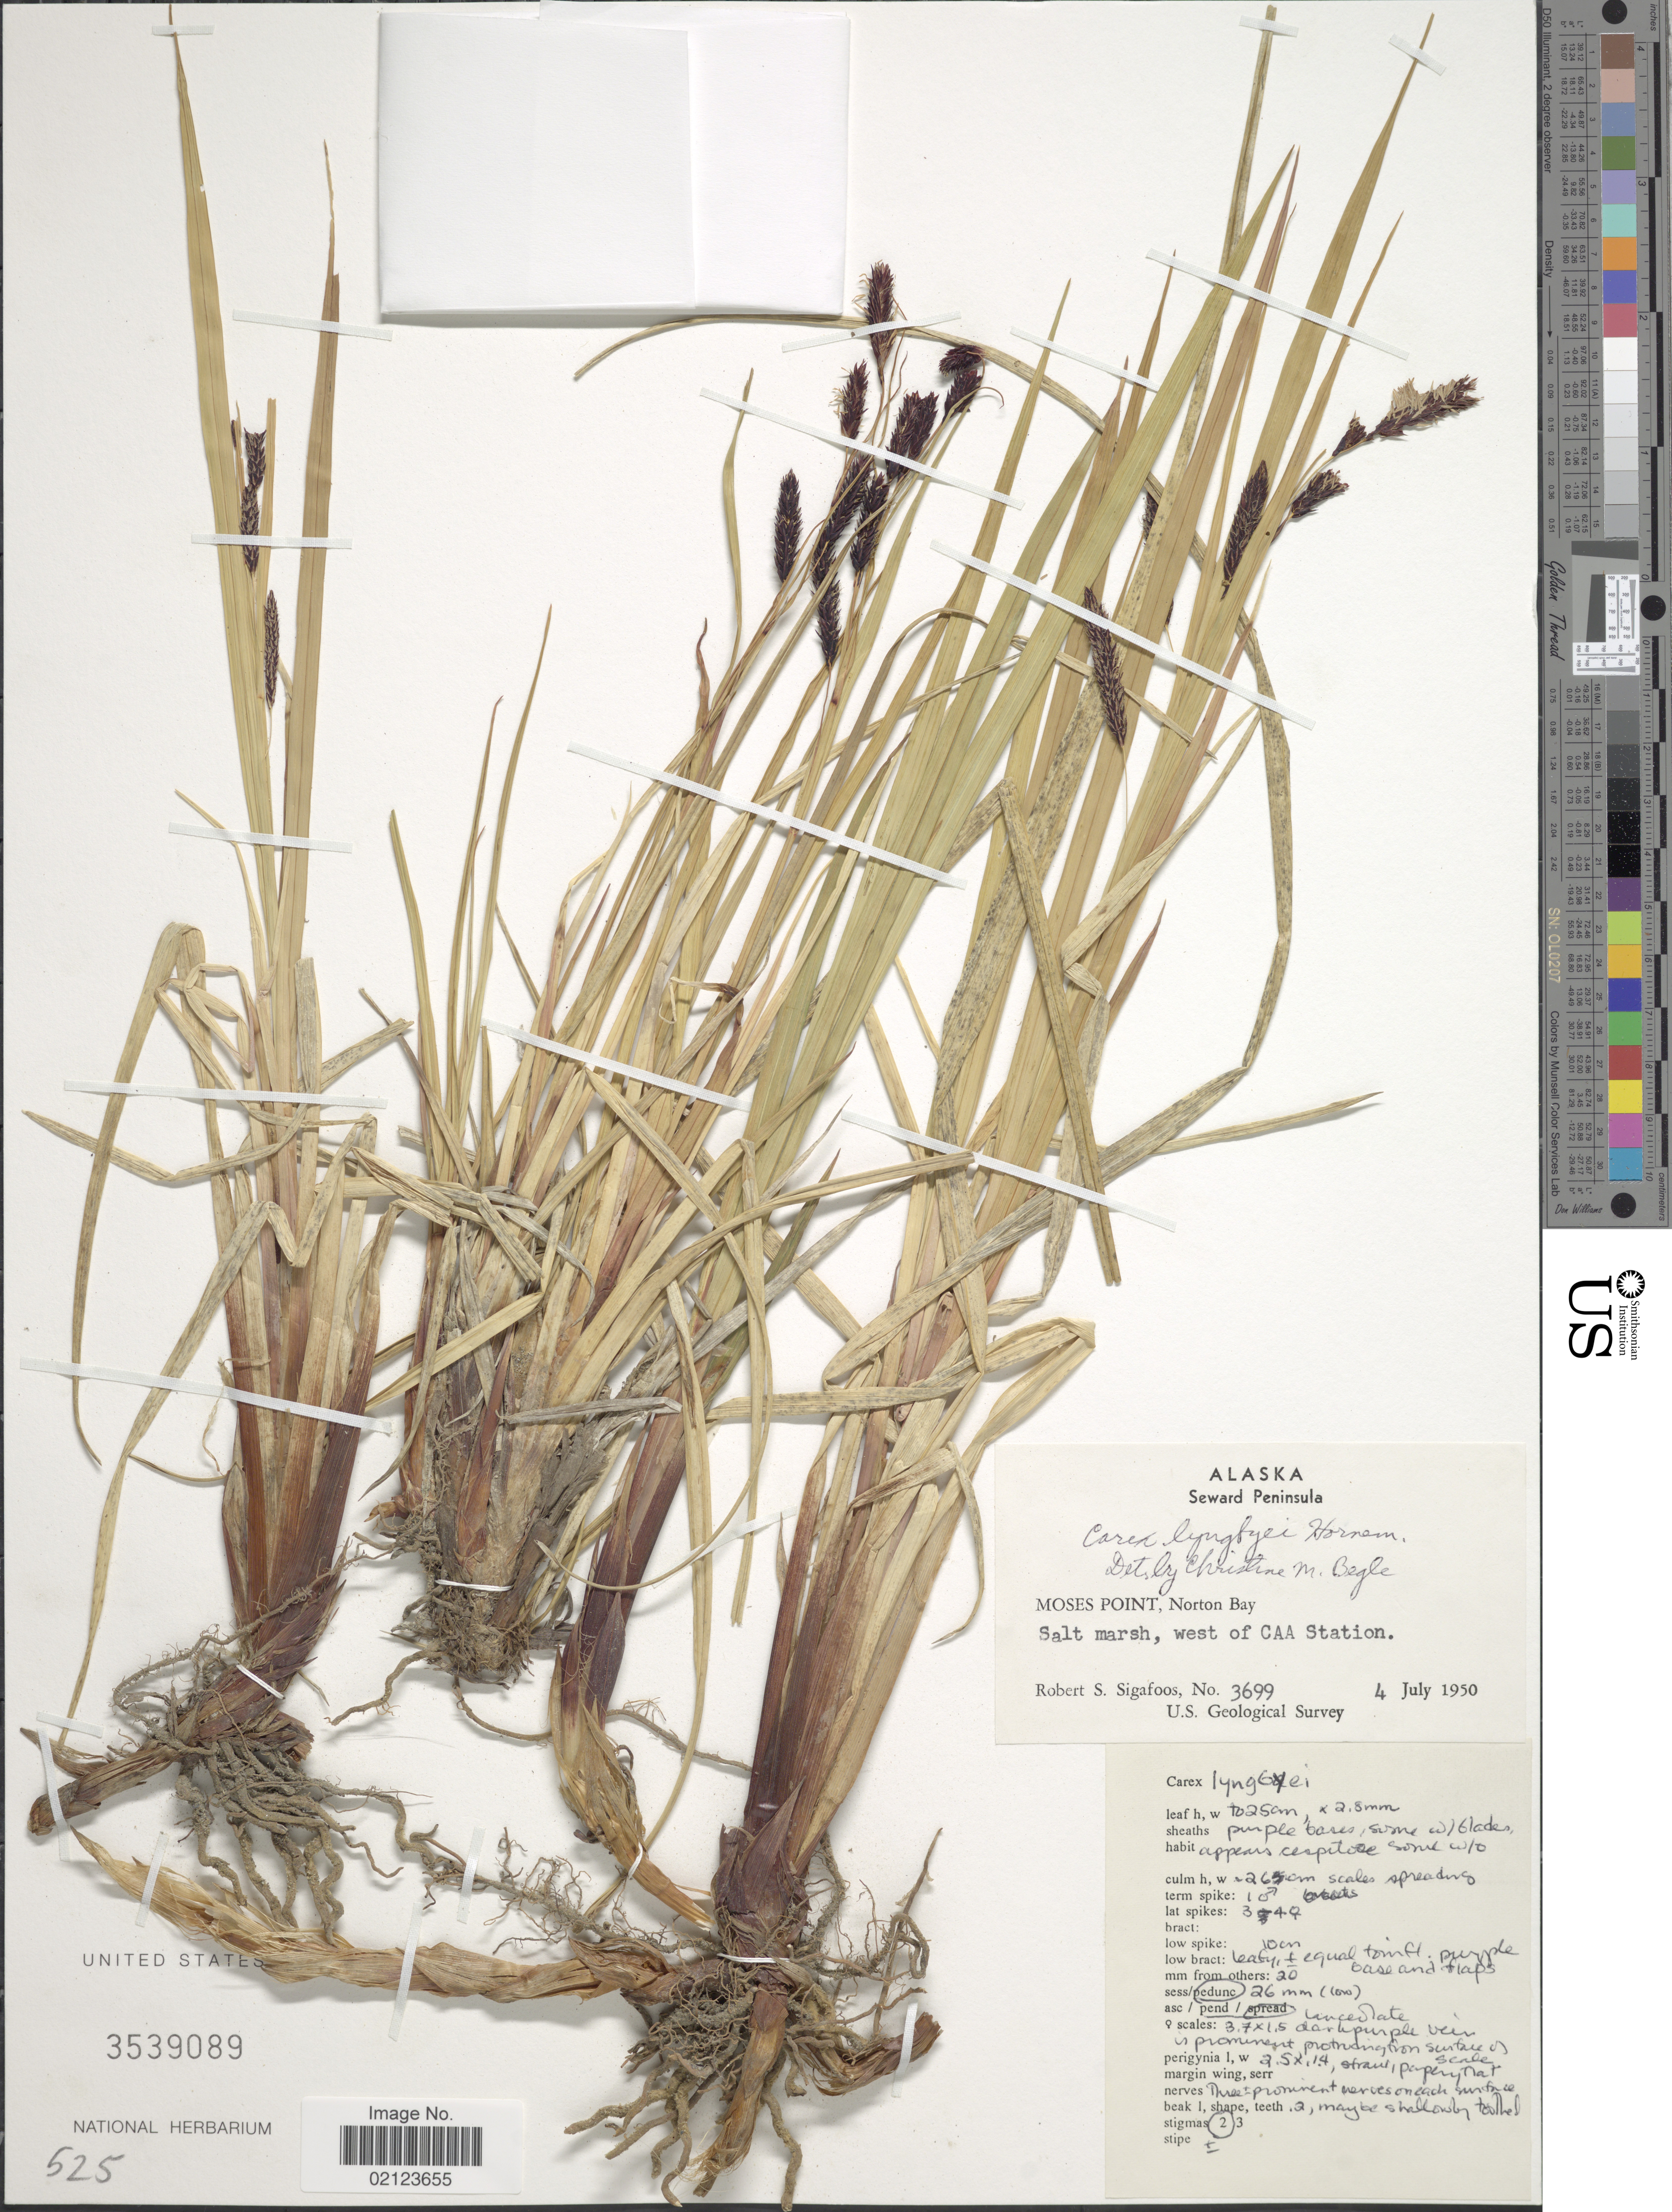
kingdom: Plantae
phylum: Tracheophyta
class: Liliopsida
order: Poales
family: Cyperaceae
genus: Carex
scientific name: Carex lyngbyei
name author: Hornem.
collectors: R. Sigafoos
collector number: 3699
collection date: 1950-07-04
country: United States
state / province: Alaska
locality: Seward Peninsula. Moses Point, Norton Bay. Salt marsh, west of CAA Station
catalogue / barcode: US 3539089